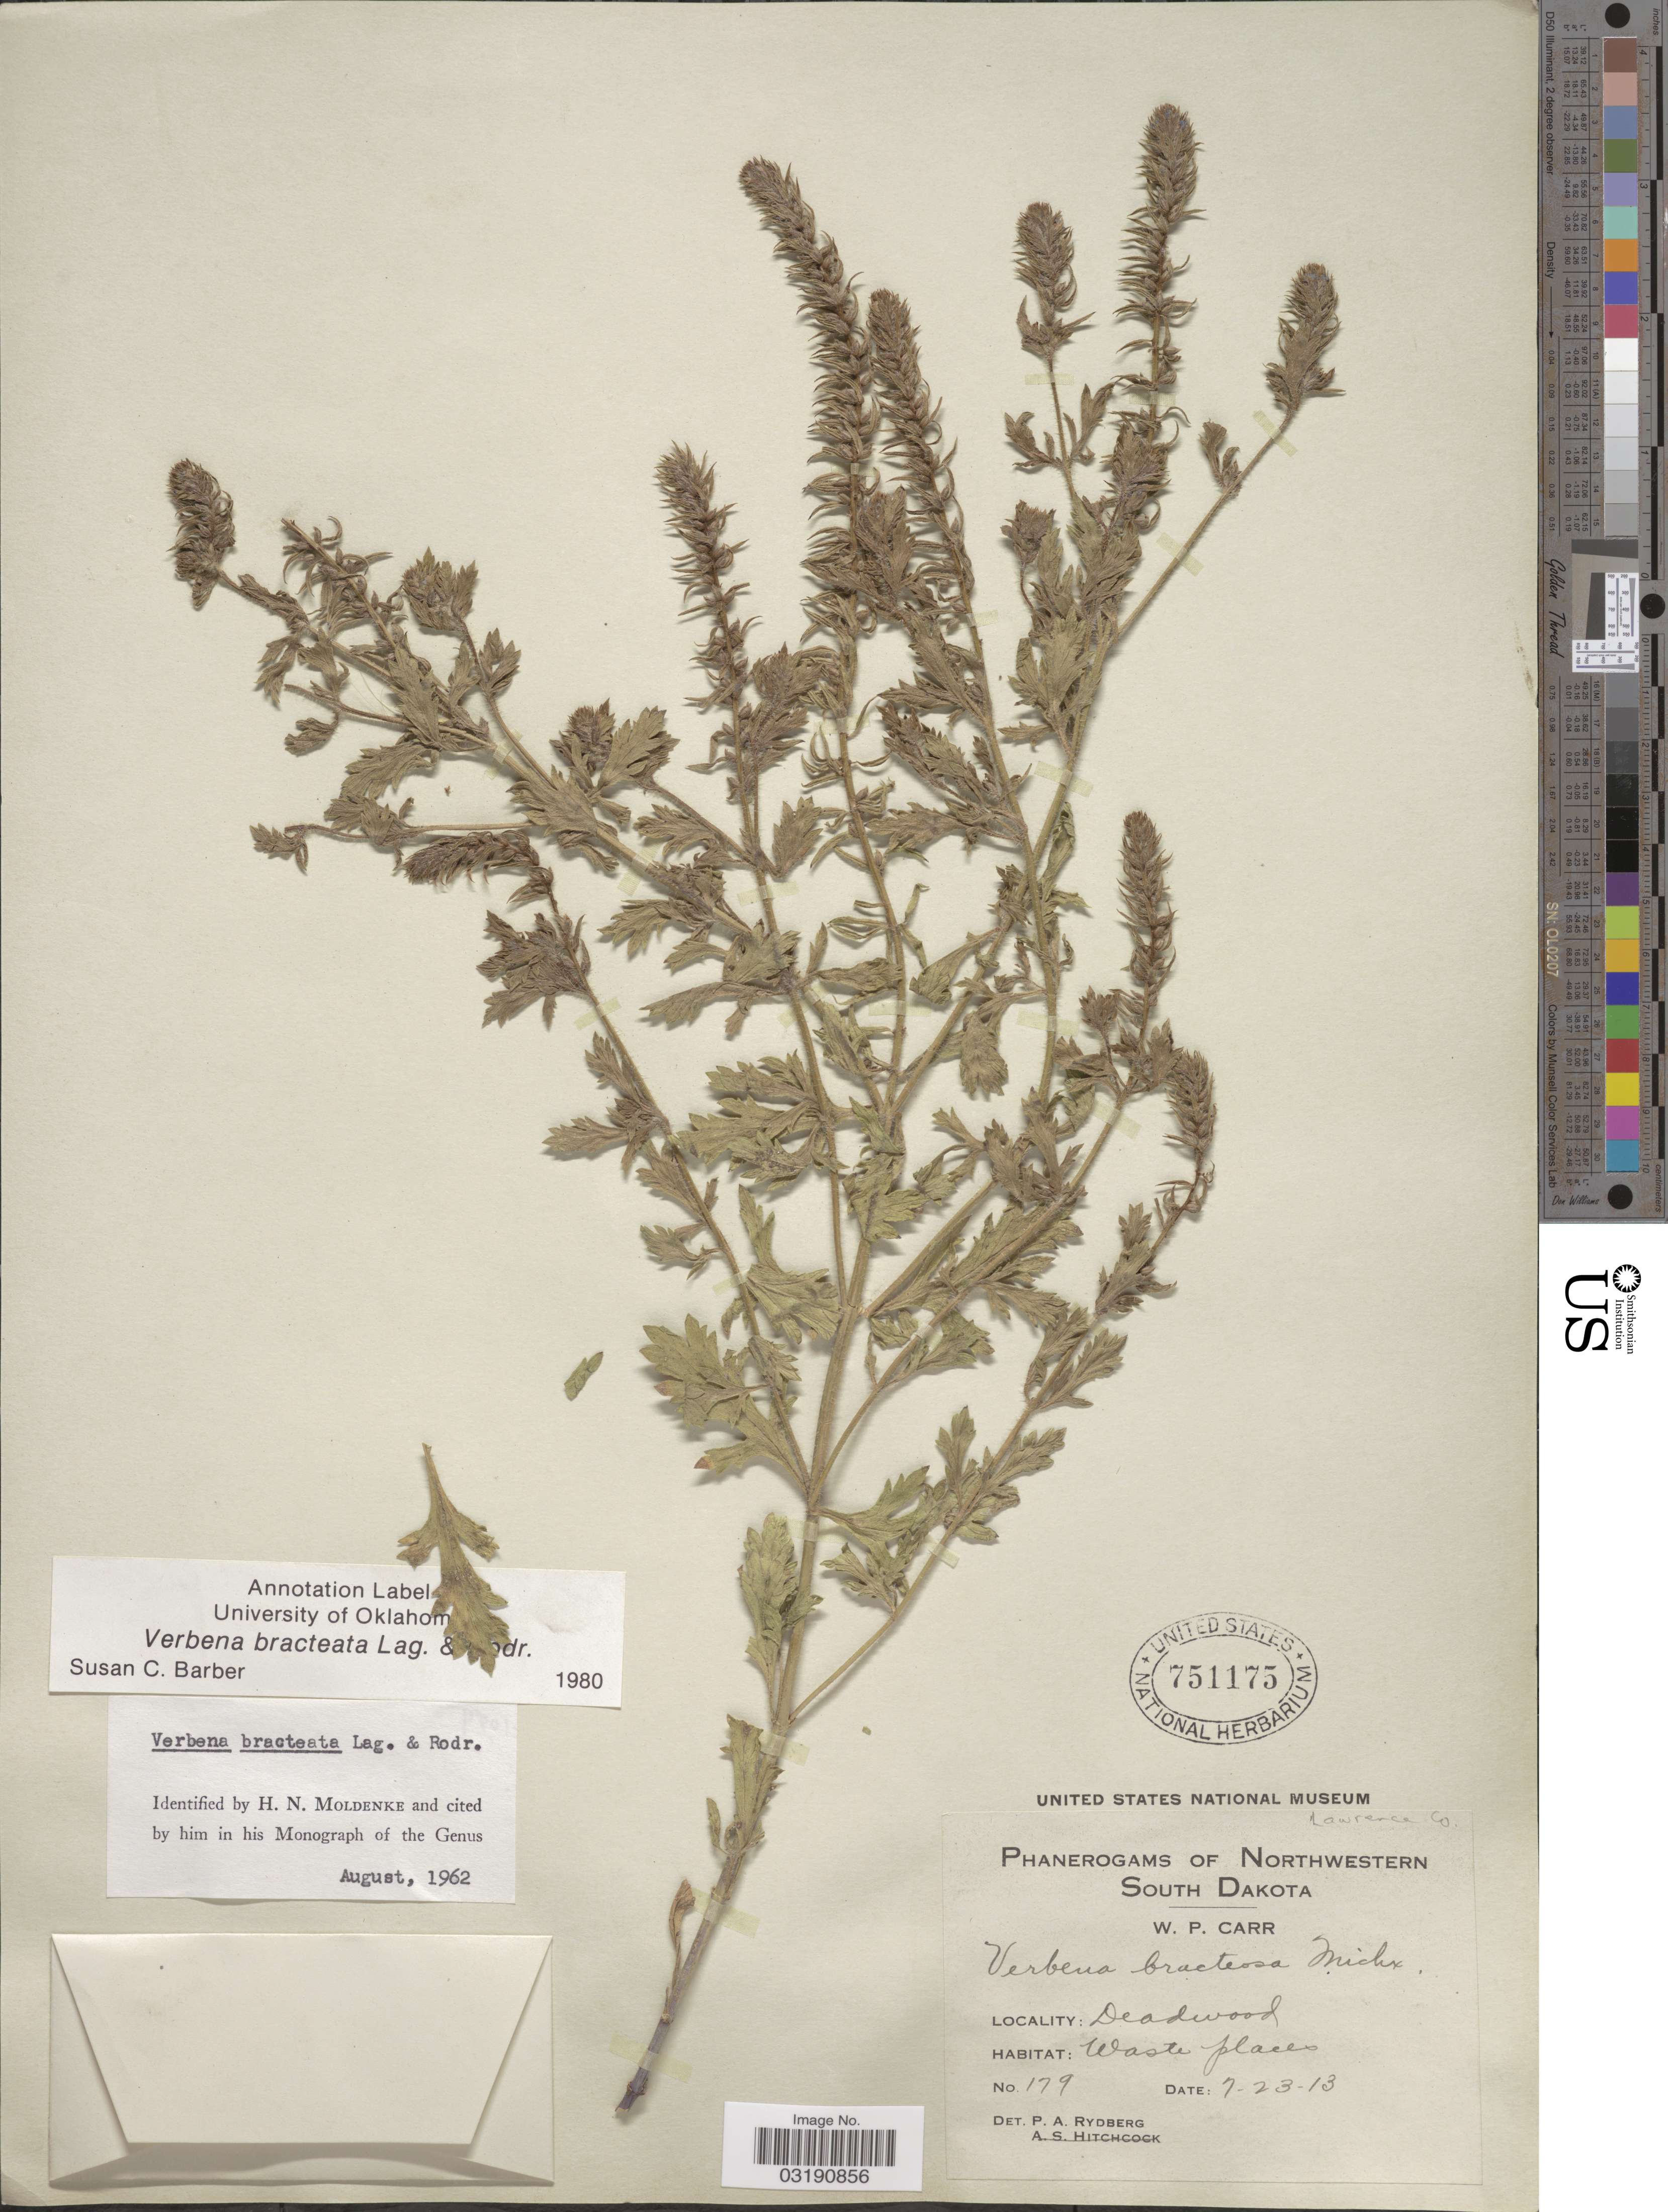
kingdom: Plantae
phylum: Tracheophyta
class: Magnoliopsida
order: Lamiales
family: Verbenaceae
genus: Verbena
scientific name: Verbena bracteata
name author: Cav. ex Lag. & Rodr.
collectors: P. A. Rydberg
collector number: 179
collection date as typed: Transcribed d/m/y: 23/7/13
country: United States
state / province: South Dakota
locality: Northwestern South Dakota. Lawrence Co. Deadwood.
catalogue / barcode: US 751175